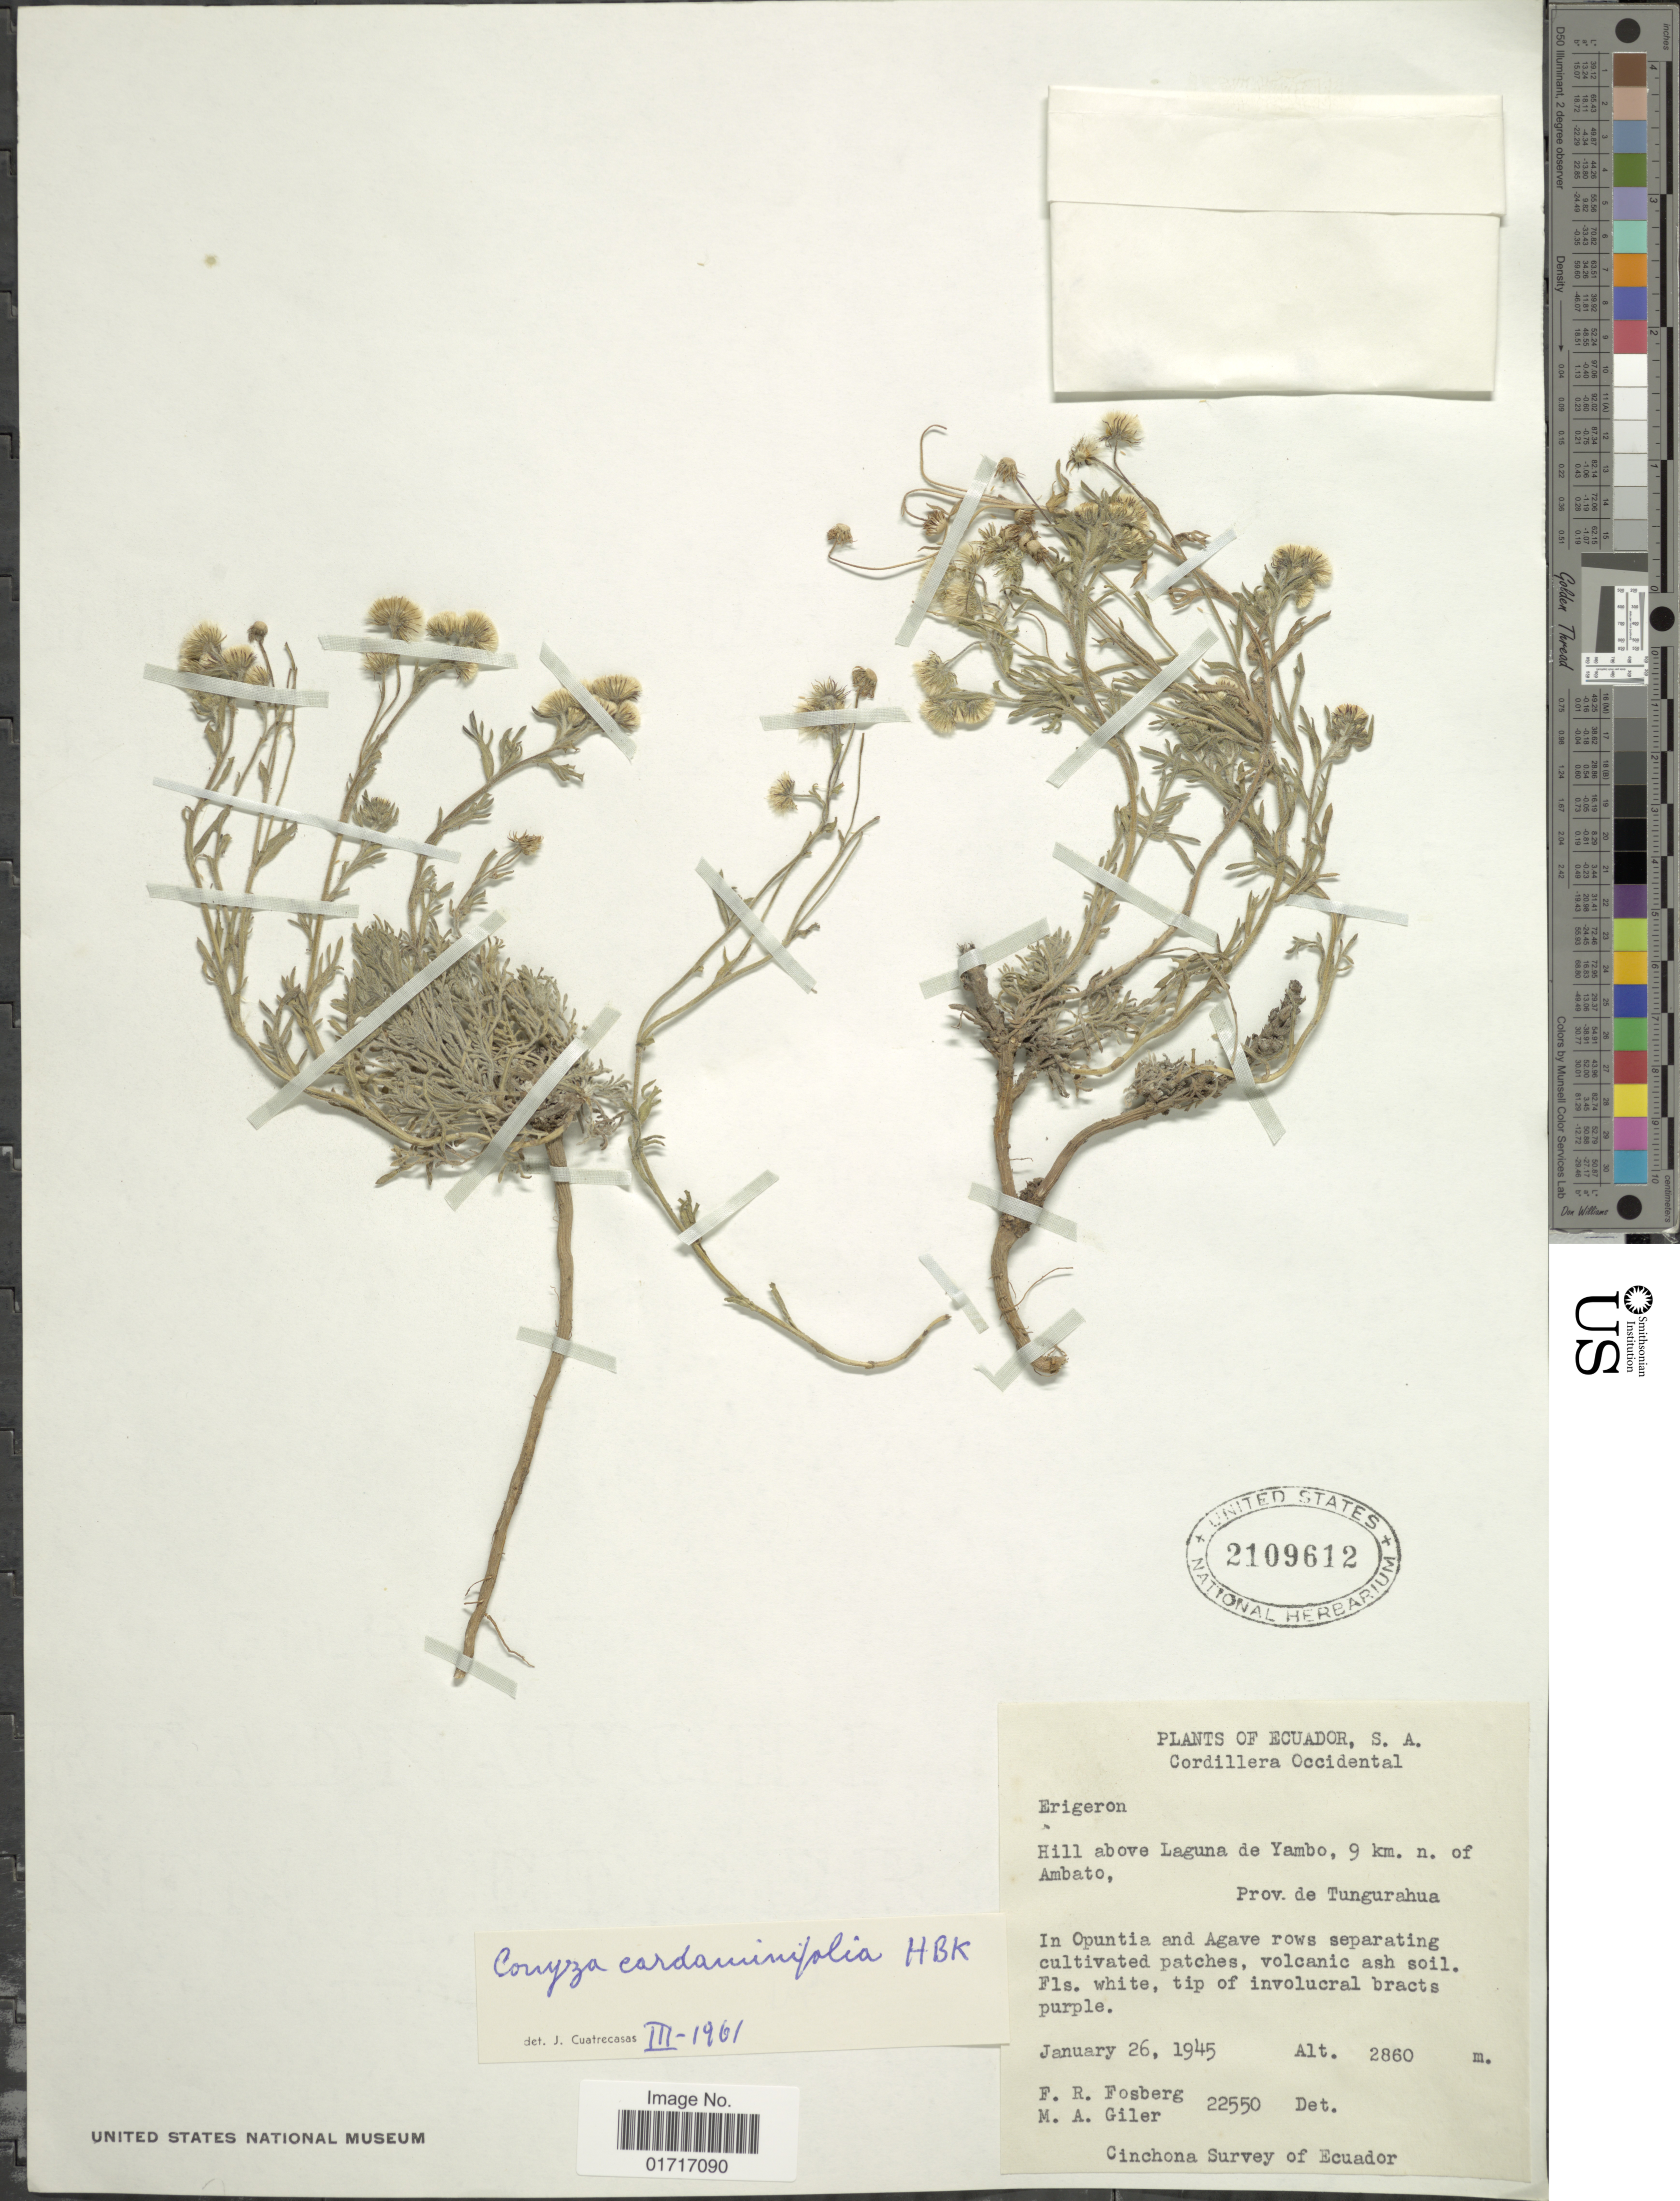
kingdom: Plantae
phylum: Tracheophyta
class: Magnoliopsida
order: Asterales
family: Asteraceae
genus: Conyza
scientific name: Conyza cardaminifolia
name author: Kunth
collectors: F. R. Fosberg & M. Giler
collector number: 22550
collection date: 1945-01-26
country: Ecuador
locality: Ecuador, S. A. Hill above Laguna de Yambo, 9 km. n. of Ambato. Prov. Tungurahua.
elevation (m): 2860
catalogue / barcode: US 2109612